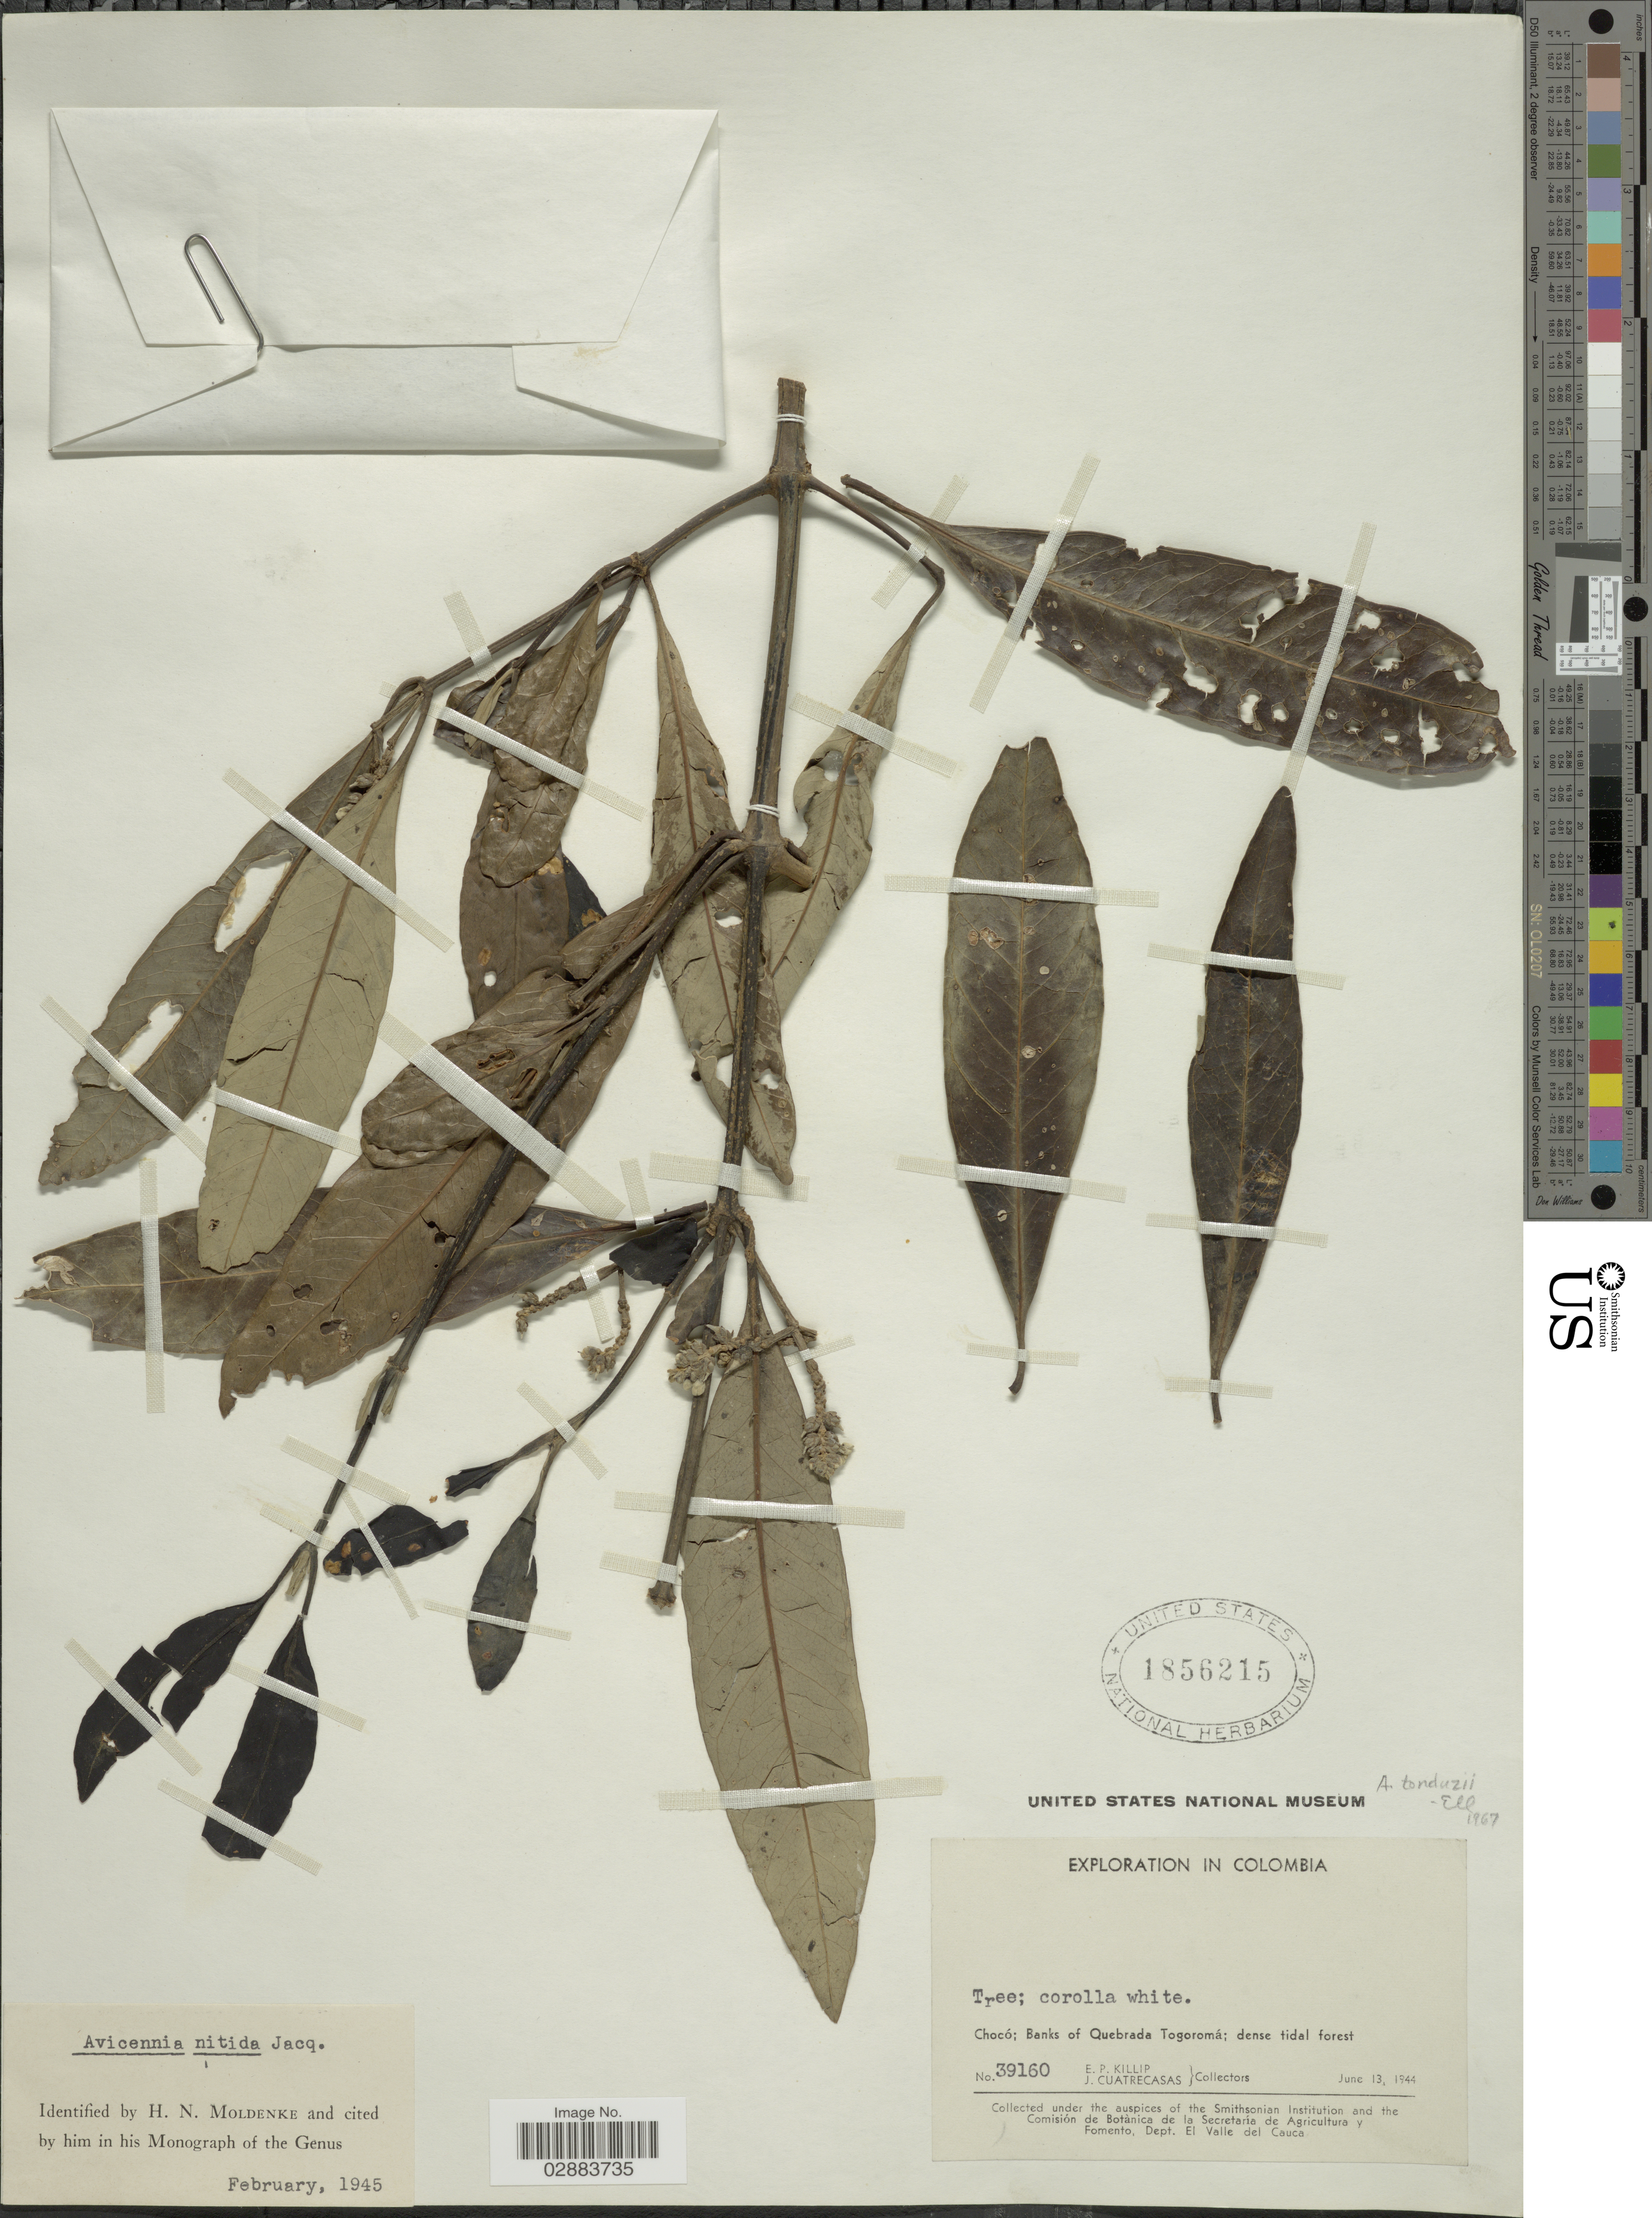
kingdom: Plantae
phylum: Tracheophyta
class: Magnoliopsida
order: Lamiales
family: Acanthaceae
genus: Avicennia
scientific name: Avicennia tonduzii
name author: Moldenke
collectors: E. P. Killip & J. Cuatrecasas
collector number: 39160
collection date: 1944-06-13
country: Colombia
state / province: Chocó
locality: Banks of Quebrada Togoromá.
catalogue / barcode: US 1856215